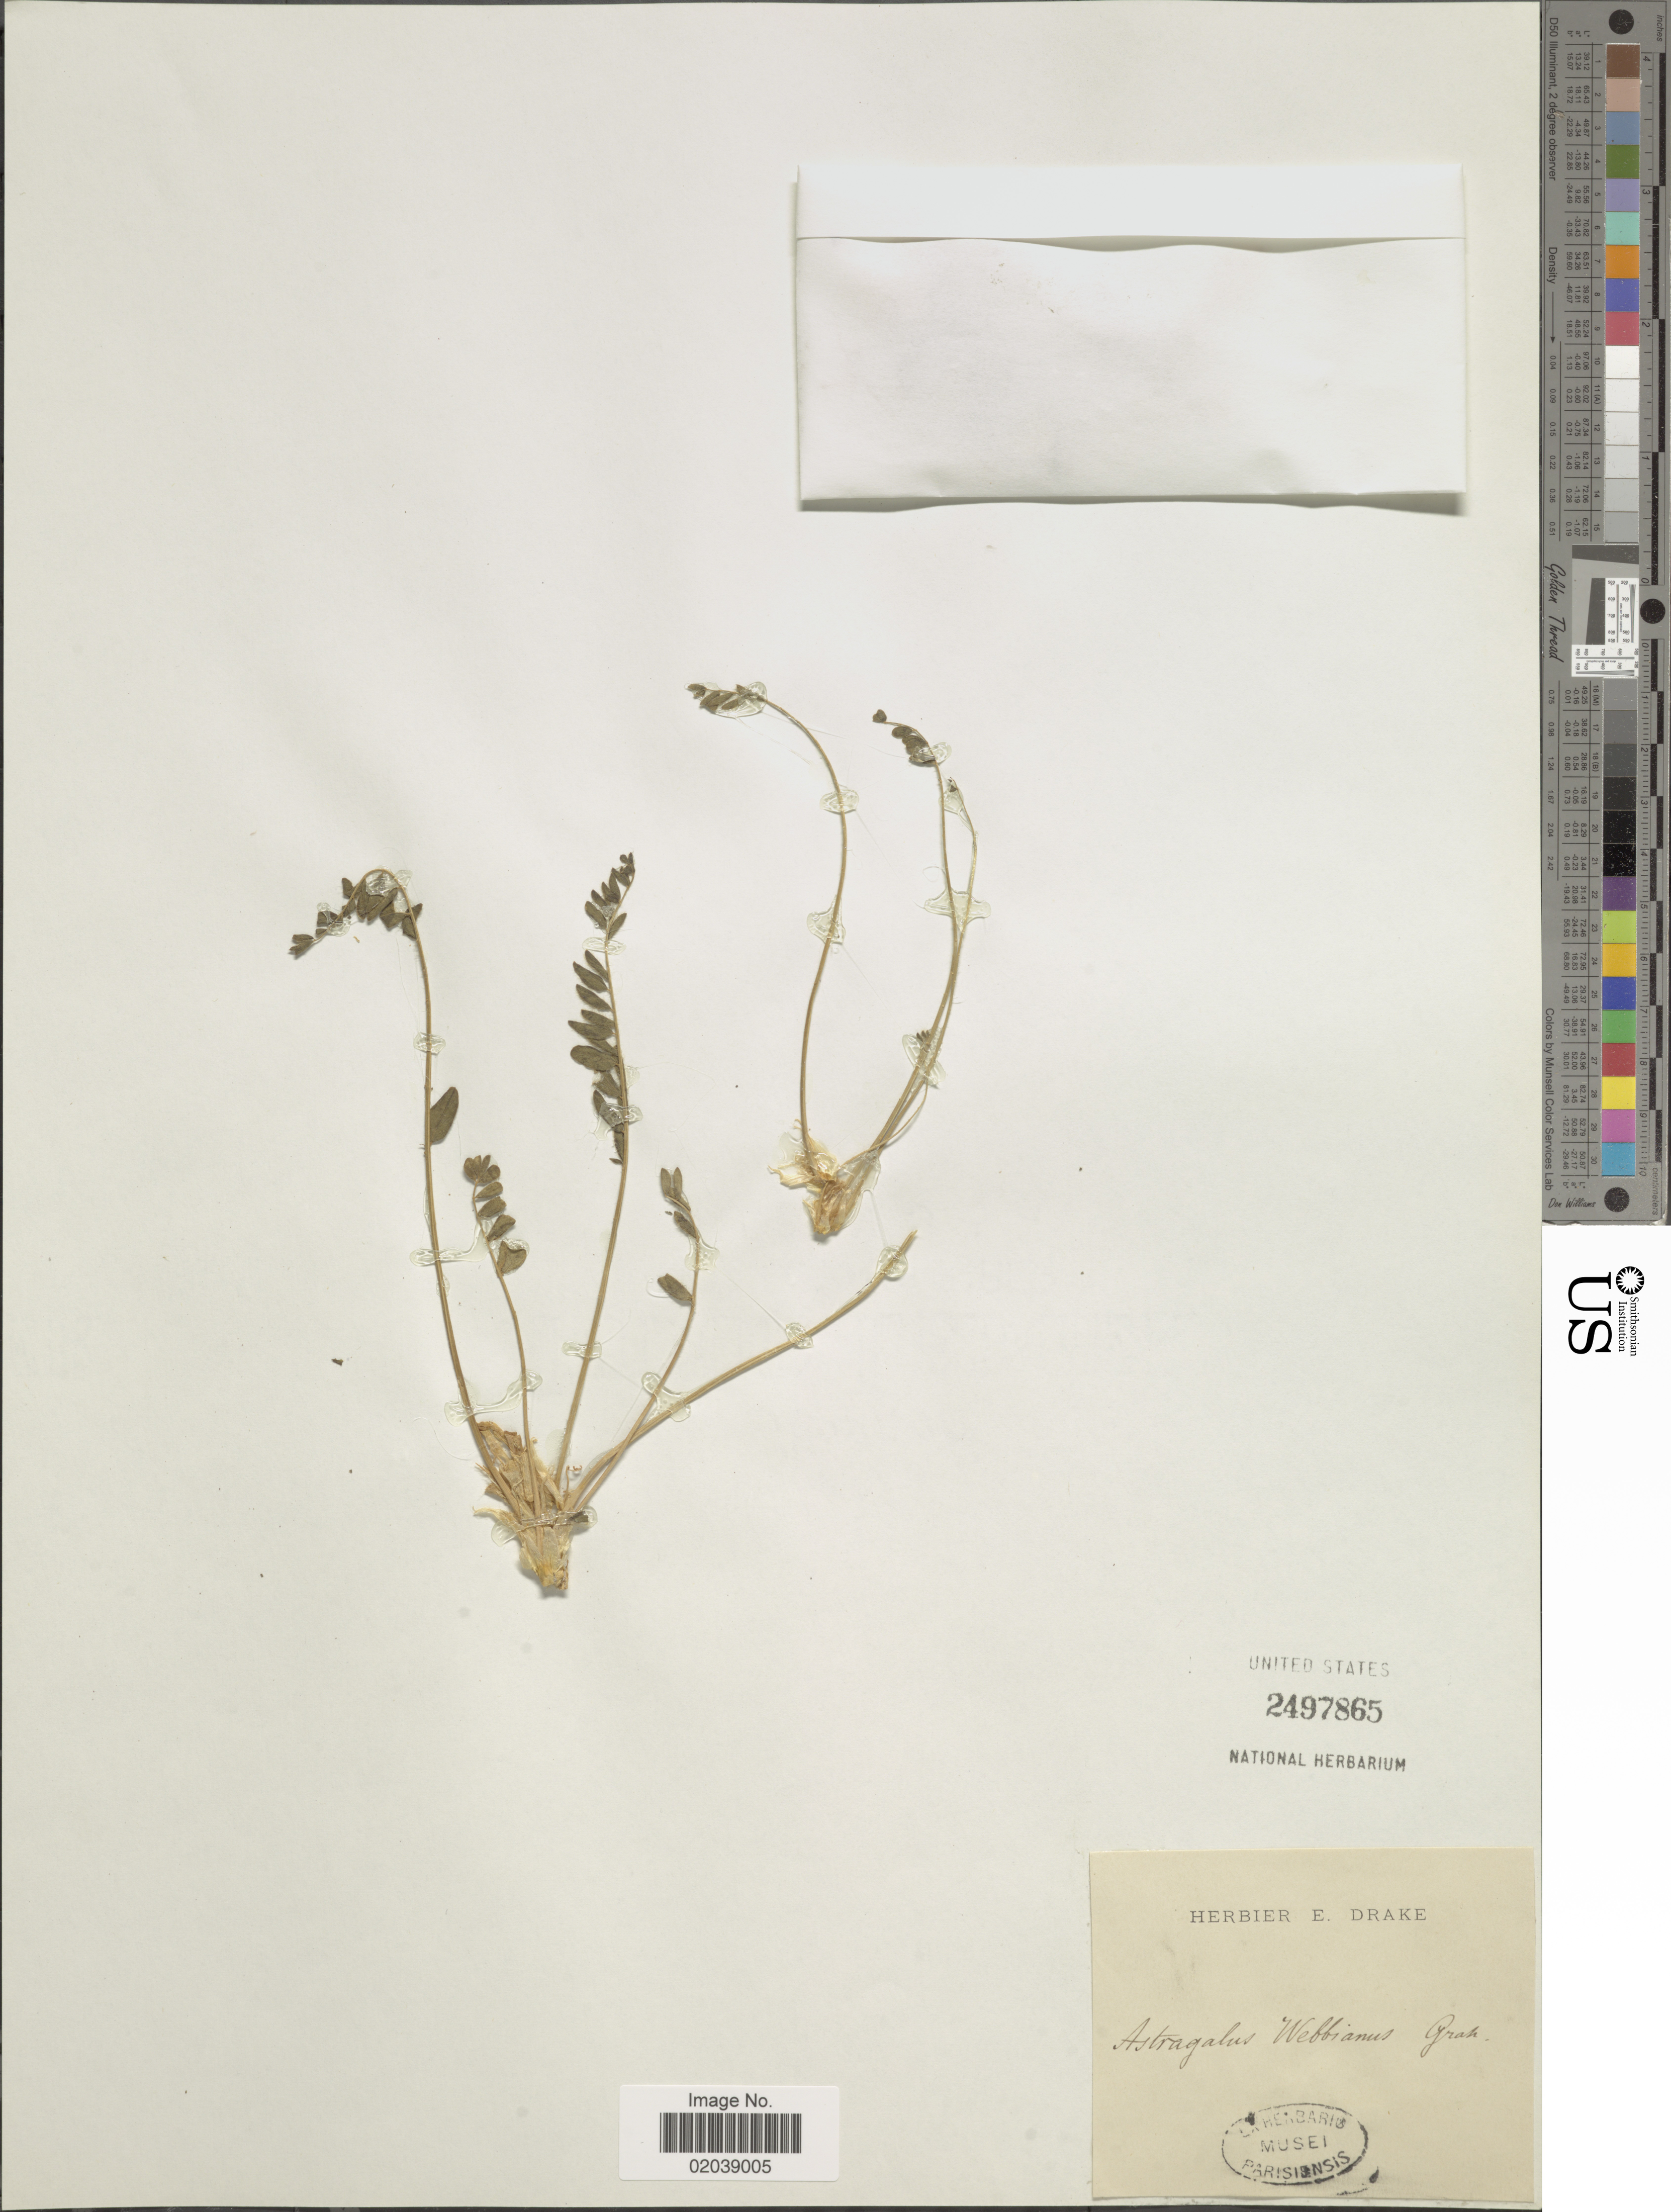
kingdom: Plantae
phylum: Tracheophyta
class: Magnoliopsida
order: Fabales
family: Fabaceae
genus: Astragalus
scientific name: Astragalus webbianus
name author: Willd.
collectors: ex herb. E. Drake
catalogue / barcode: US 2497865